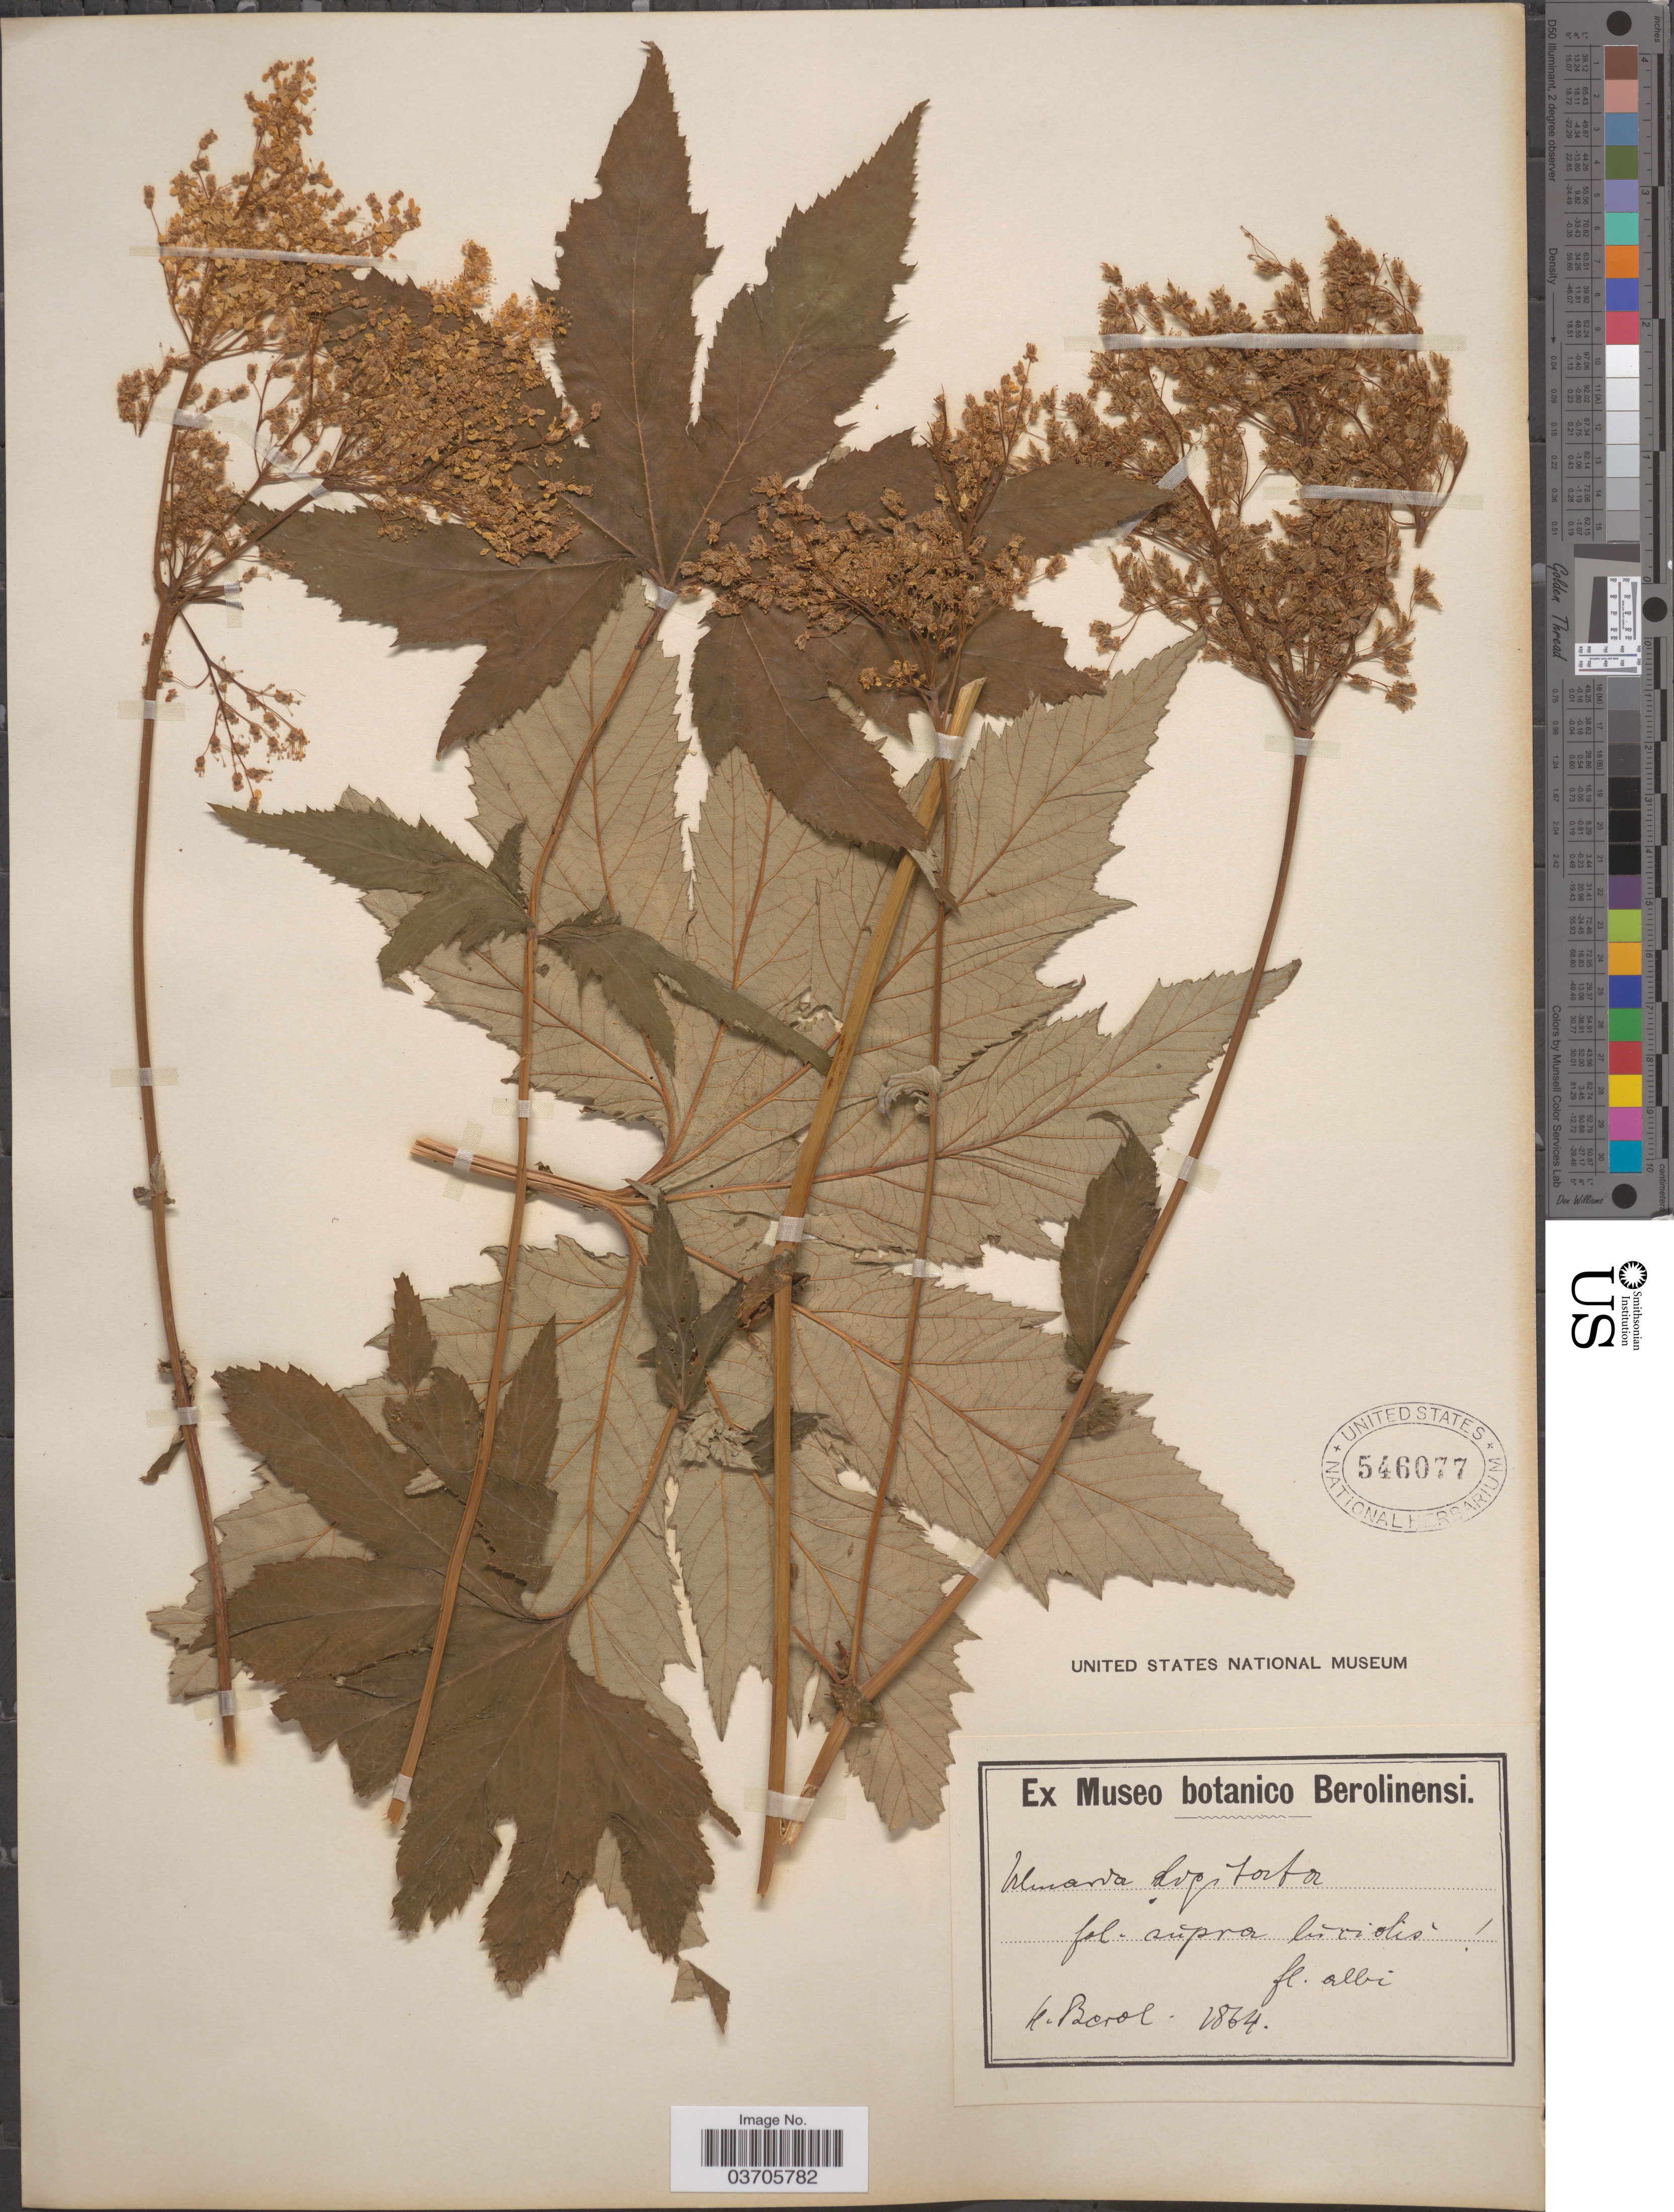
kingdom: Plantae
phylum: Tracheophyta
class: Magnoliopsida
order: Rosales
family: Rosaceae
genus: Filipendula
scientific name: Filipendula digitata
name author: (Willd.) Bergmans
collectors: Hort. Berol.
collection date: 1864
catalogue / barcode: US 546077